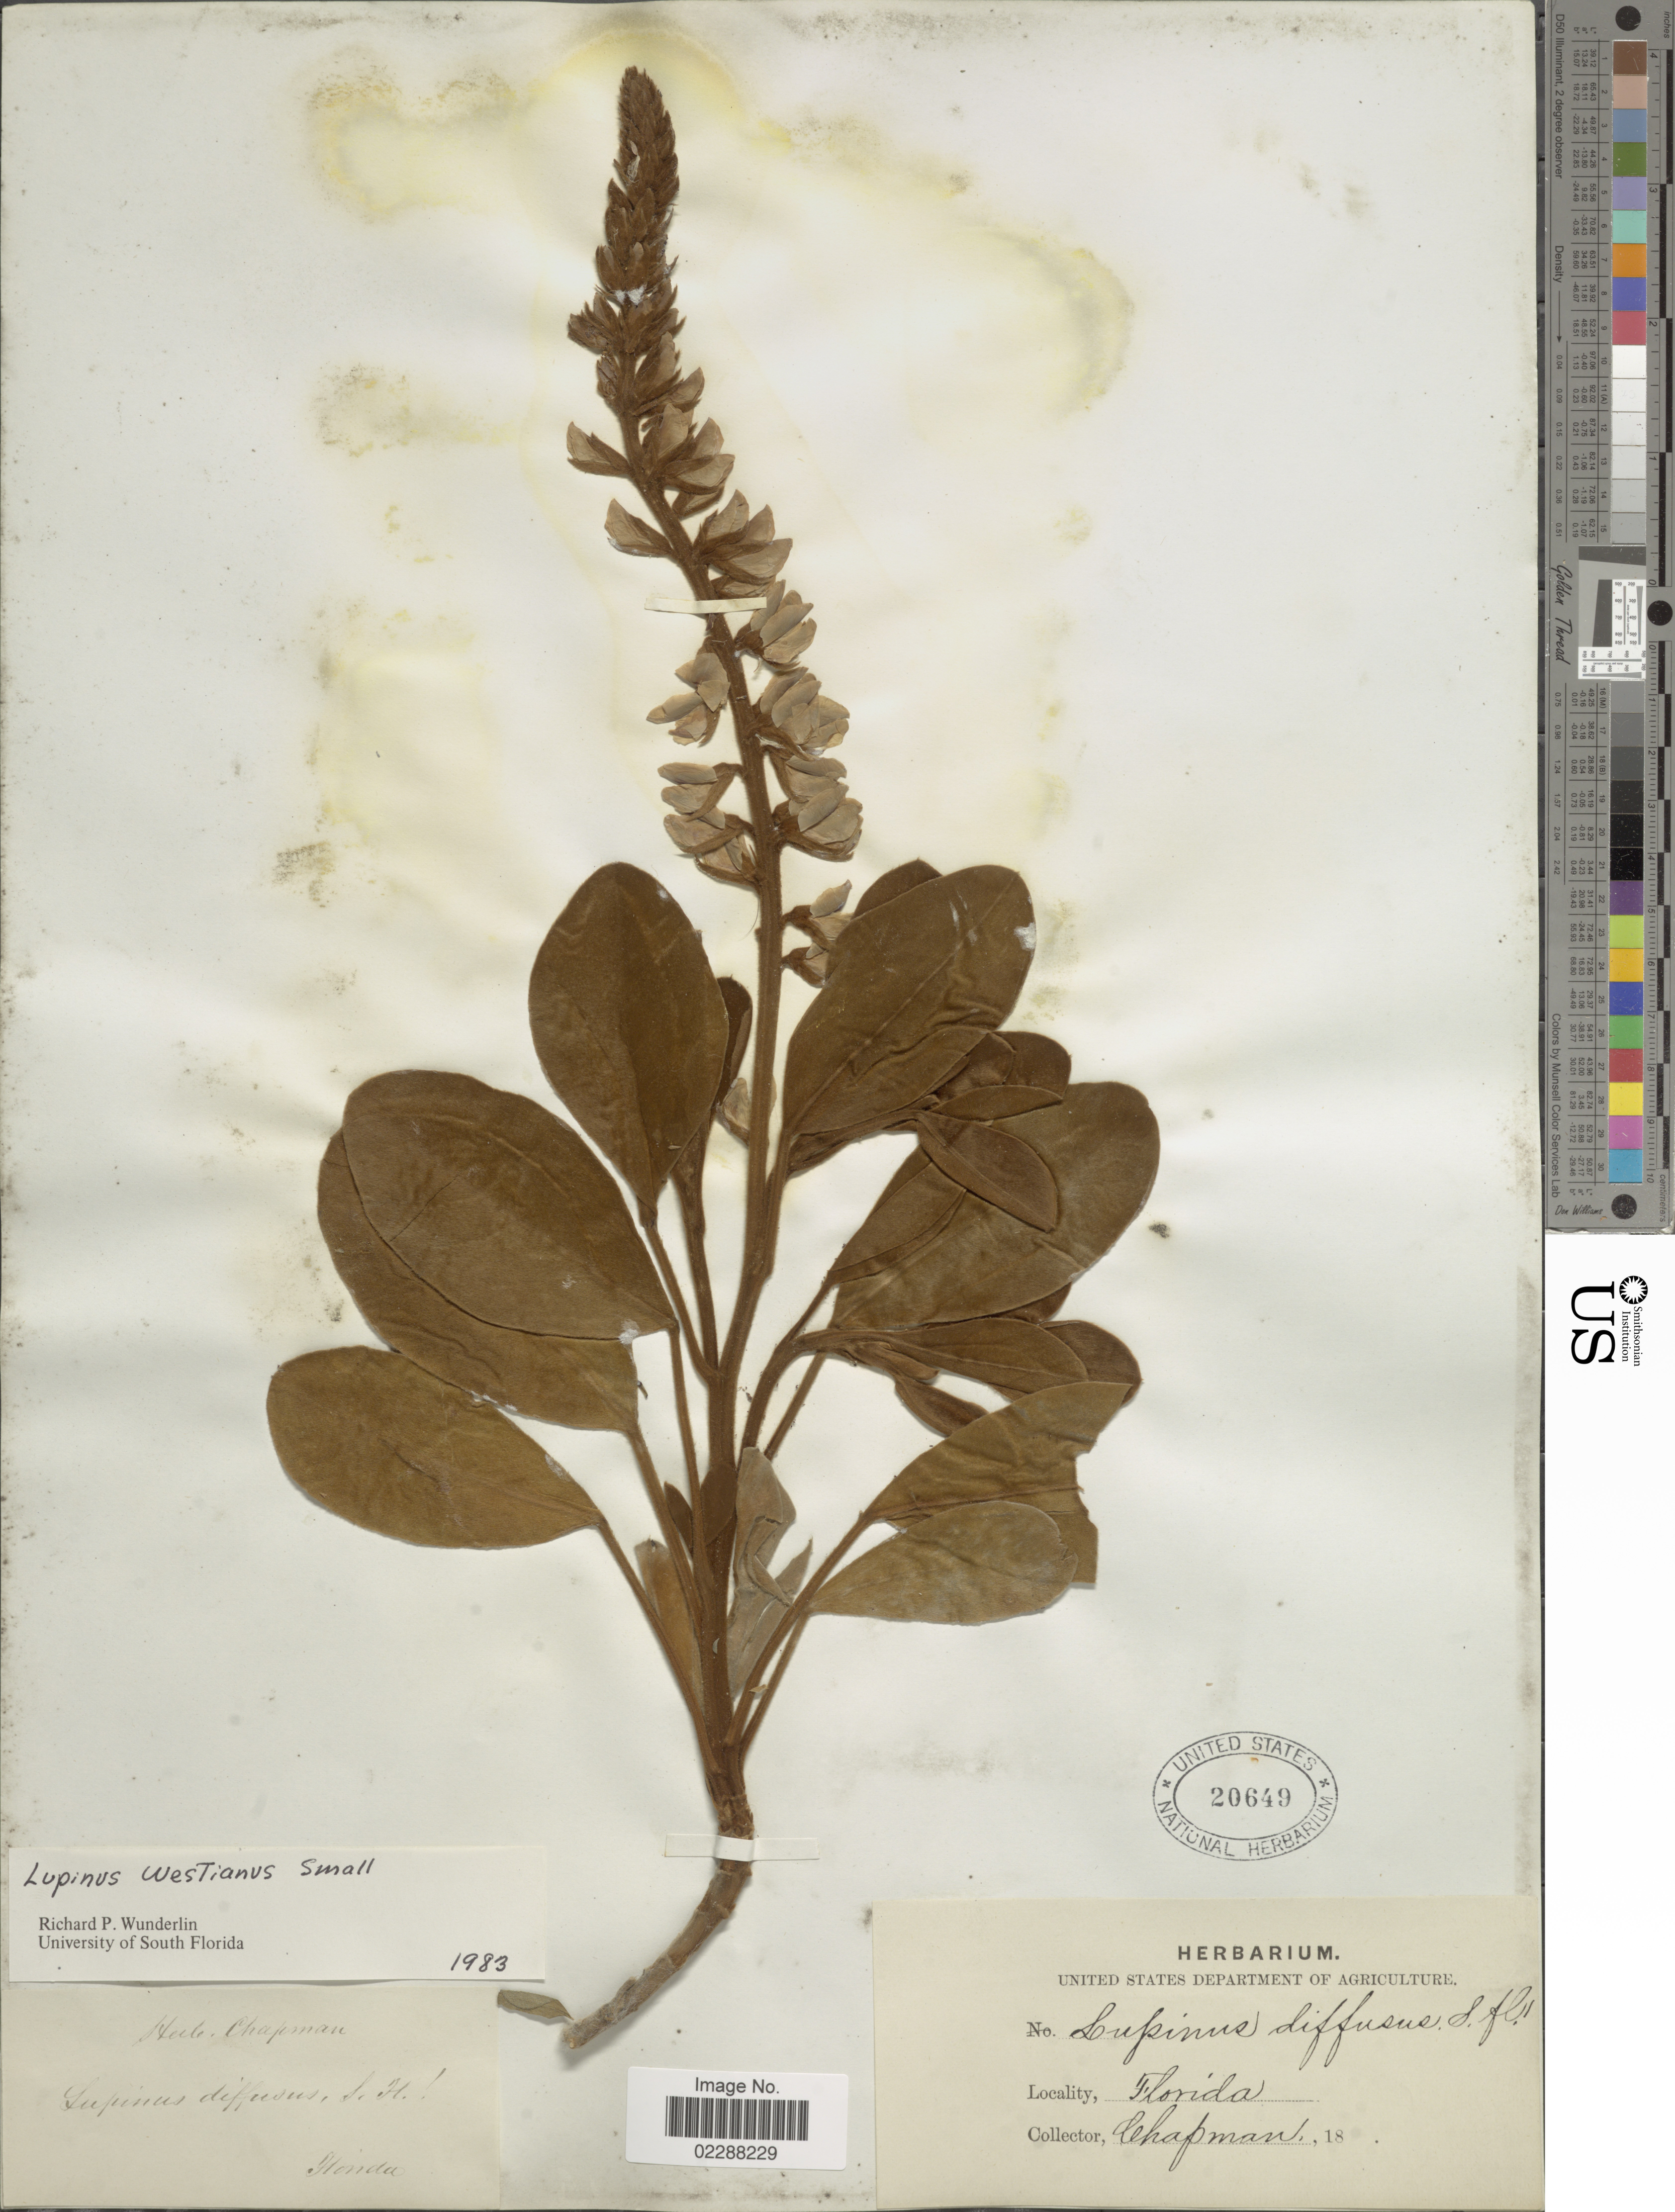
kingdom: Plantae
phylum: Tracheophyta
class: Magnoliopsida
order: Fabales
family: Fabaceae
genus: Lupinus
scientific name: Lupinus westianus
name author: Small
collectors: A. Chapman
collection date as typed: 18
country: United States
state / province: Florida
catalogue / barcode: US 20649